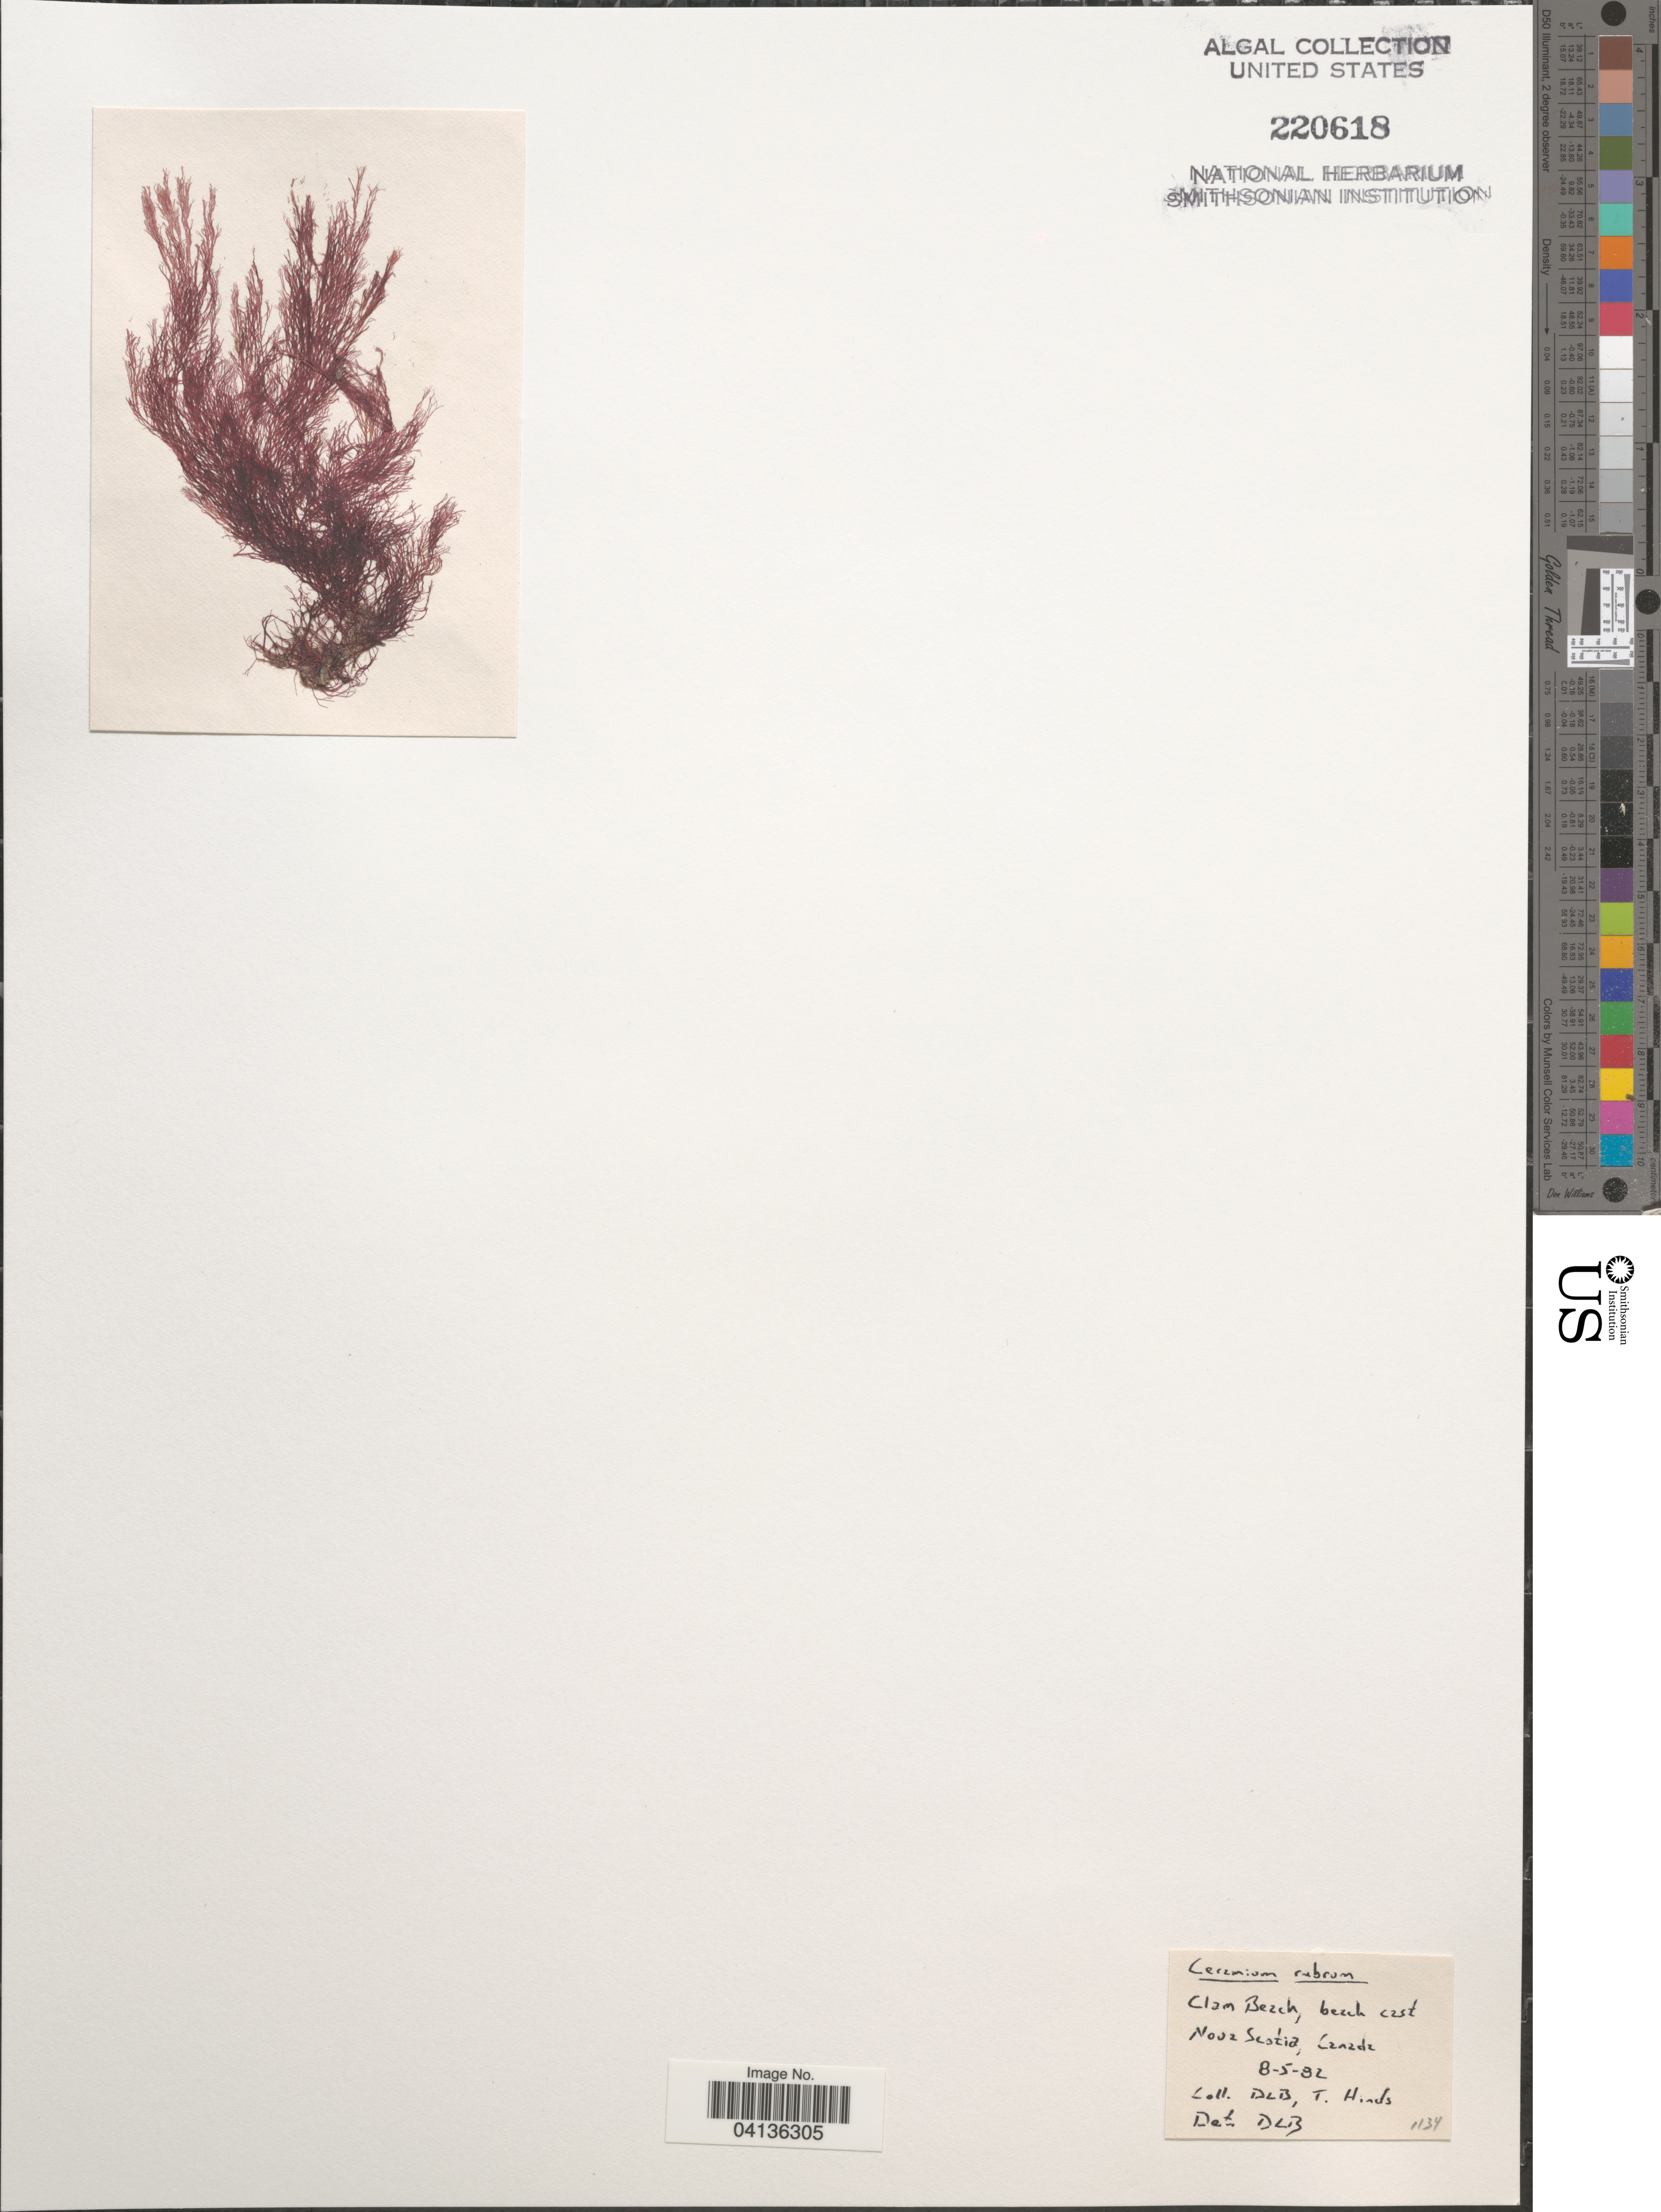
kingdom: Plantae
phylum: Rhodophyta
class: Florideophyceae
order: Ceramiales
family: Ceramiaceae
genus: Ceramium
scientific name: Ceramium rubrum var. stimpsoni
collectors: D. L. B. & T. E. Hinds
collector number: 1134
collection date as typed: Transcribed d/m/y: 8/5/82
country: Canada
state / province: Nova Scotia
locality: Clam Beach, beach cast.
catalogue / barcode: US 220618